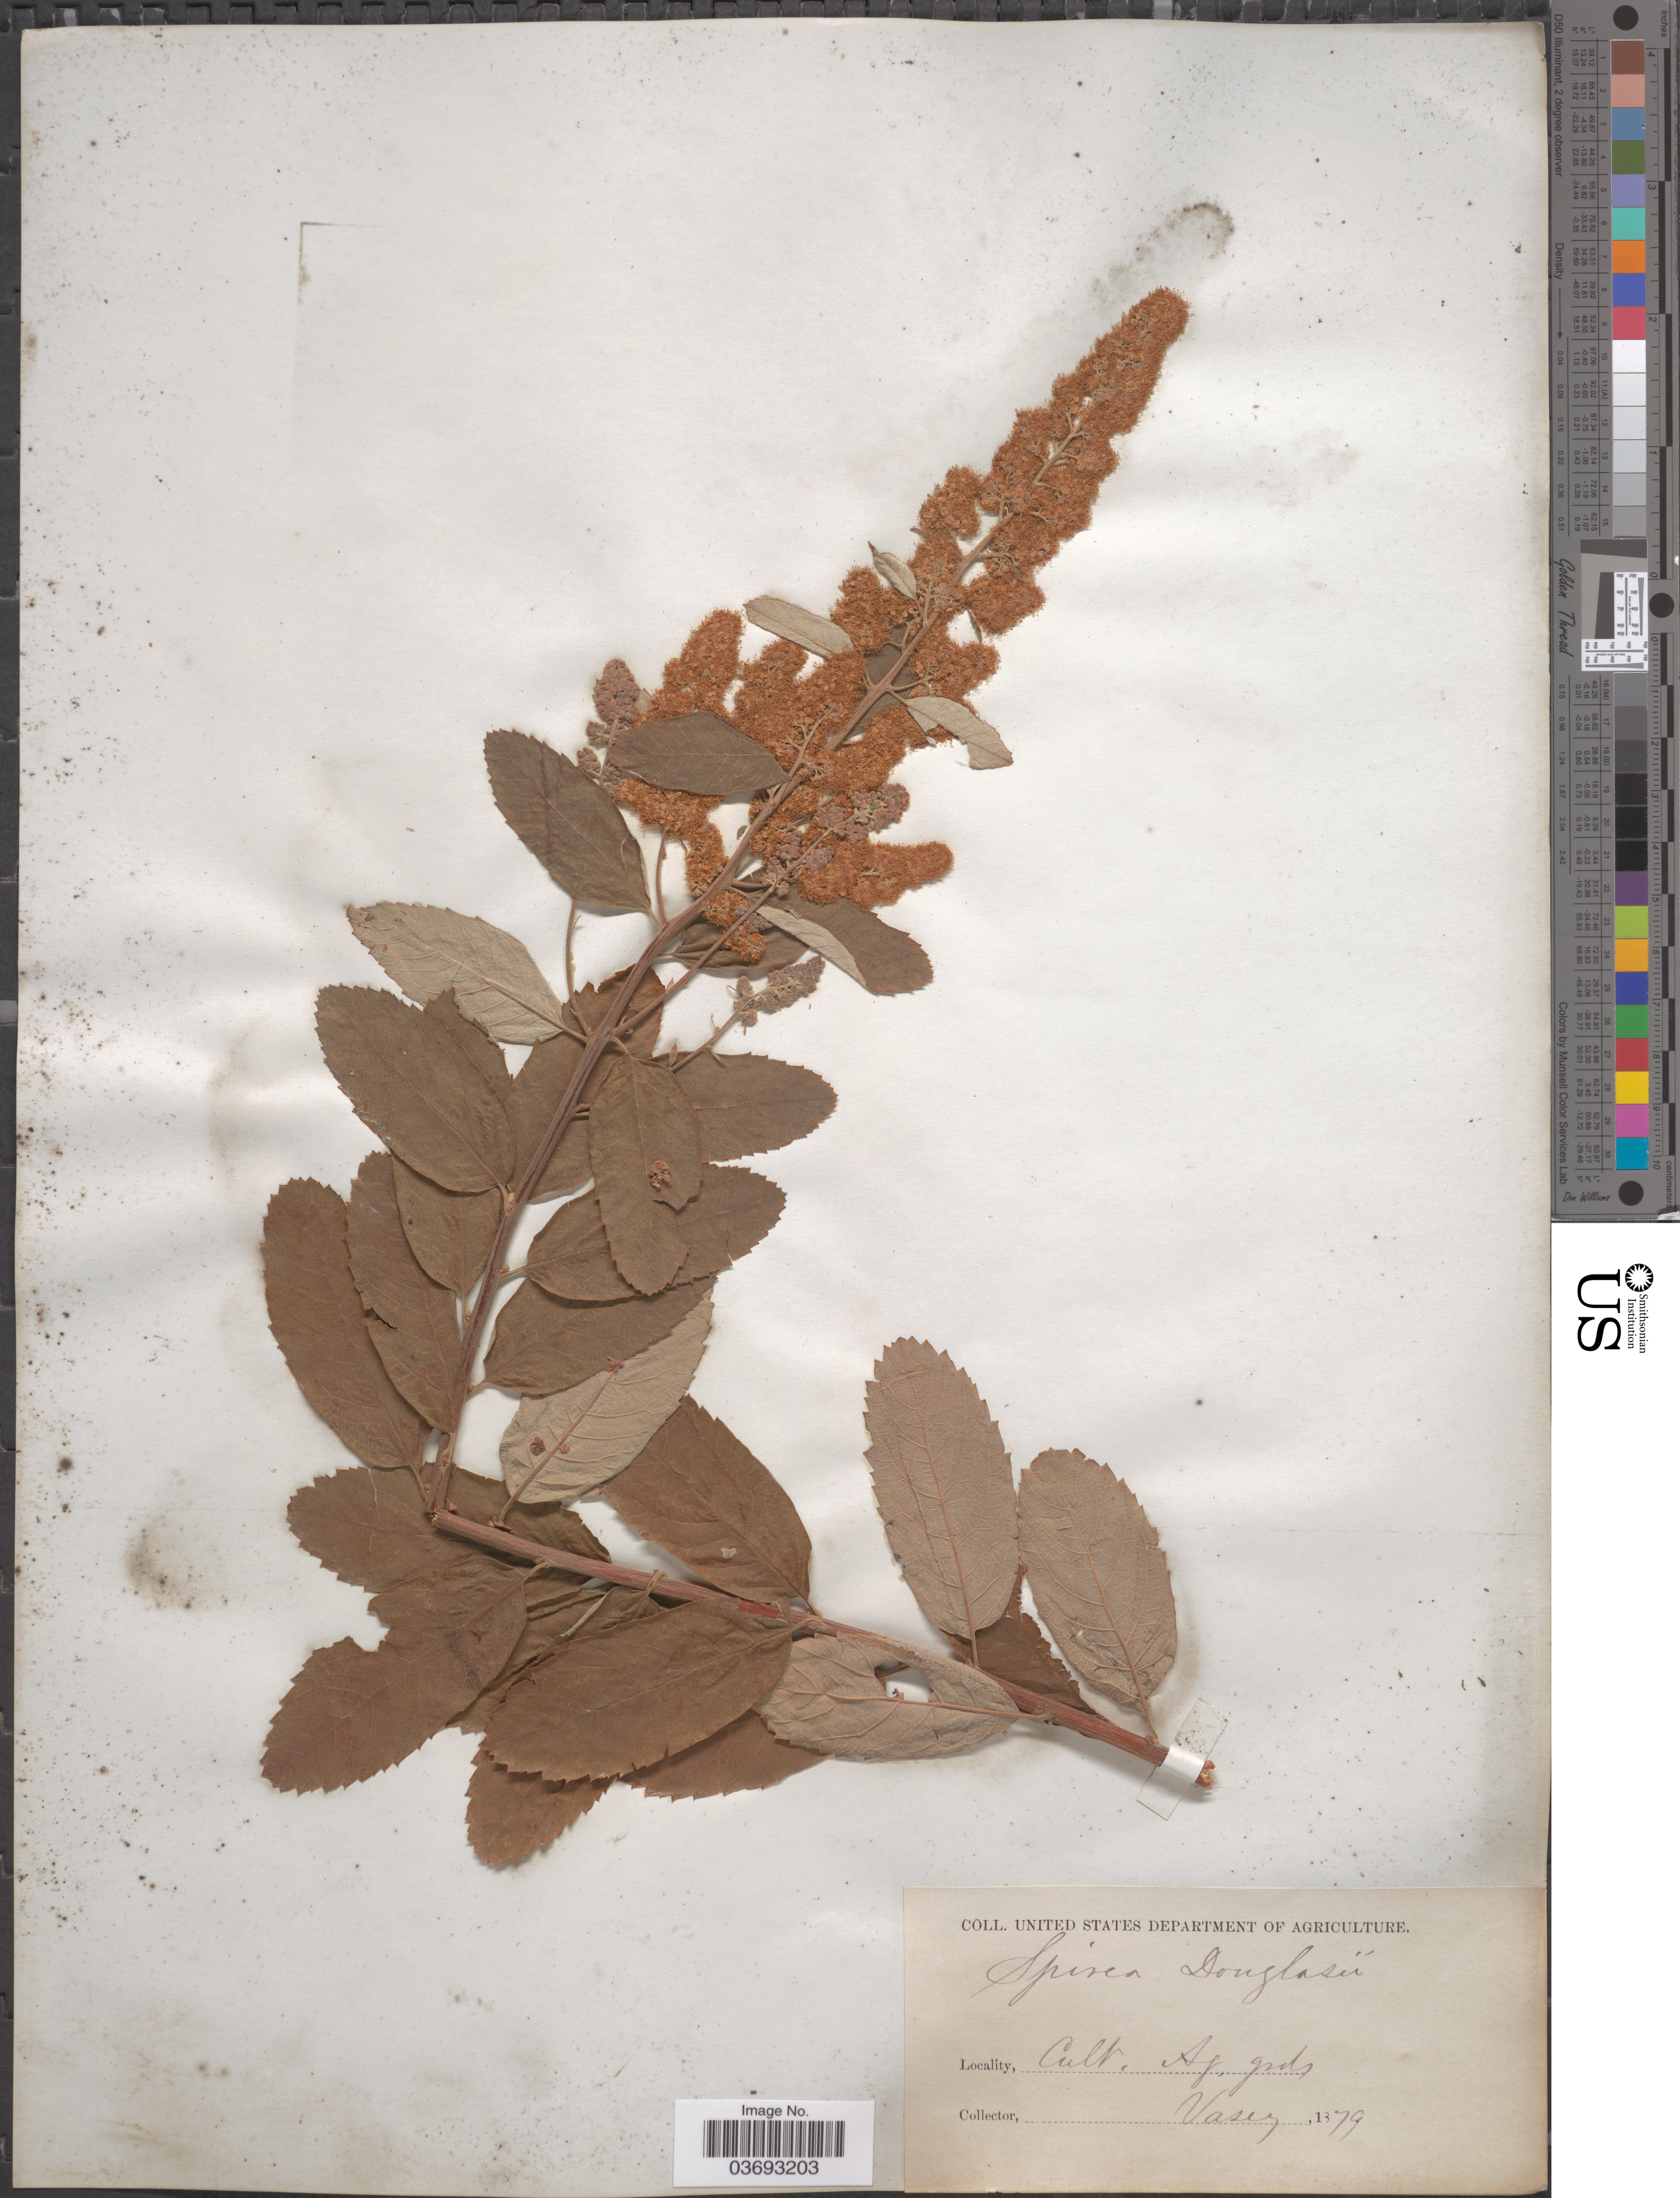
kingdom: Plantae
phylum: Tracheophyta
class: Magnoliopsida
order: Rosales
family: Rosaceae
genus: Spiraea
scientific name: Spiraea douglasii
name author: Hook.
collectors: Vasey, --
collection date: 1879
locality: Ag. grds.